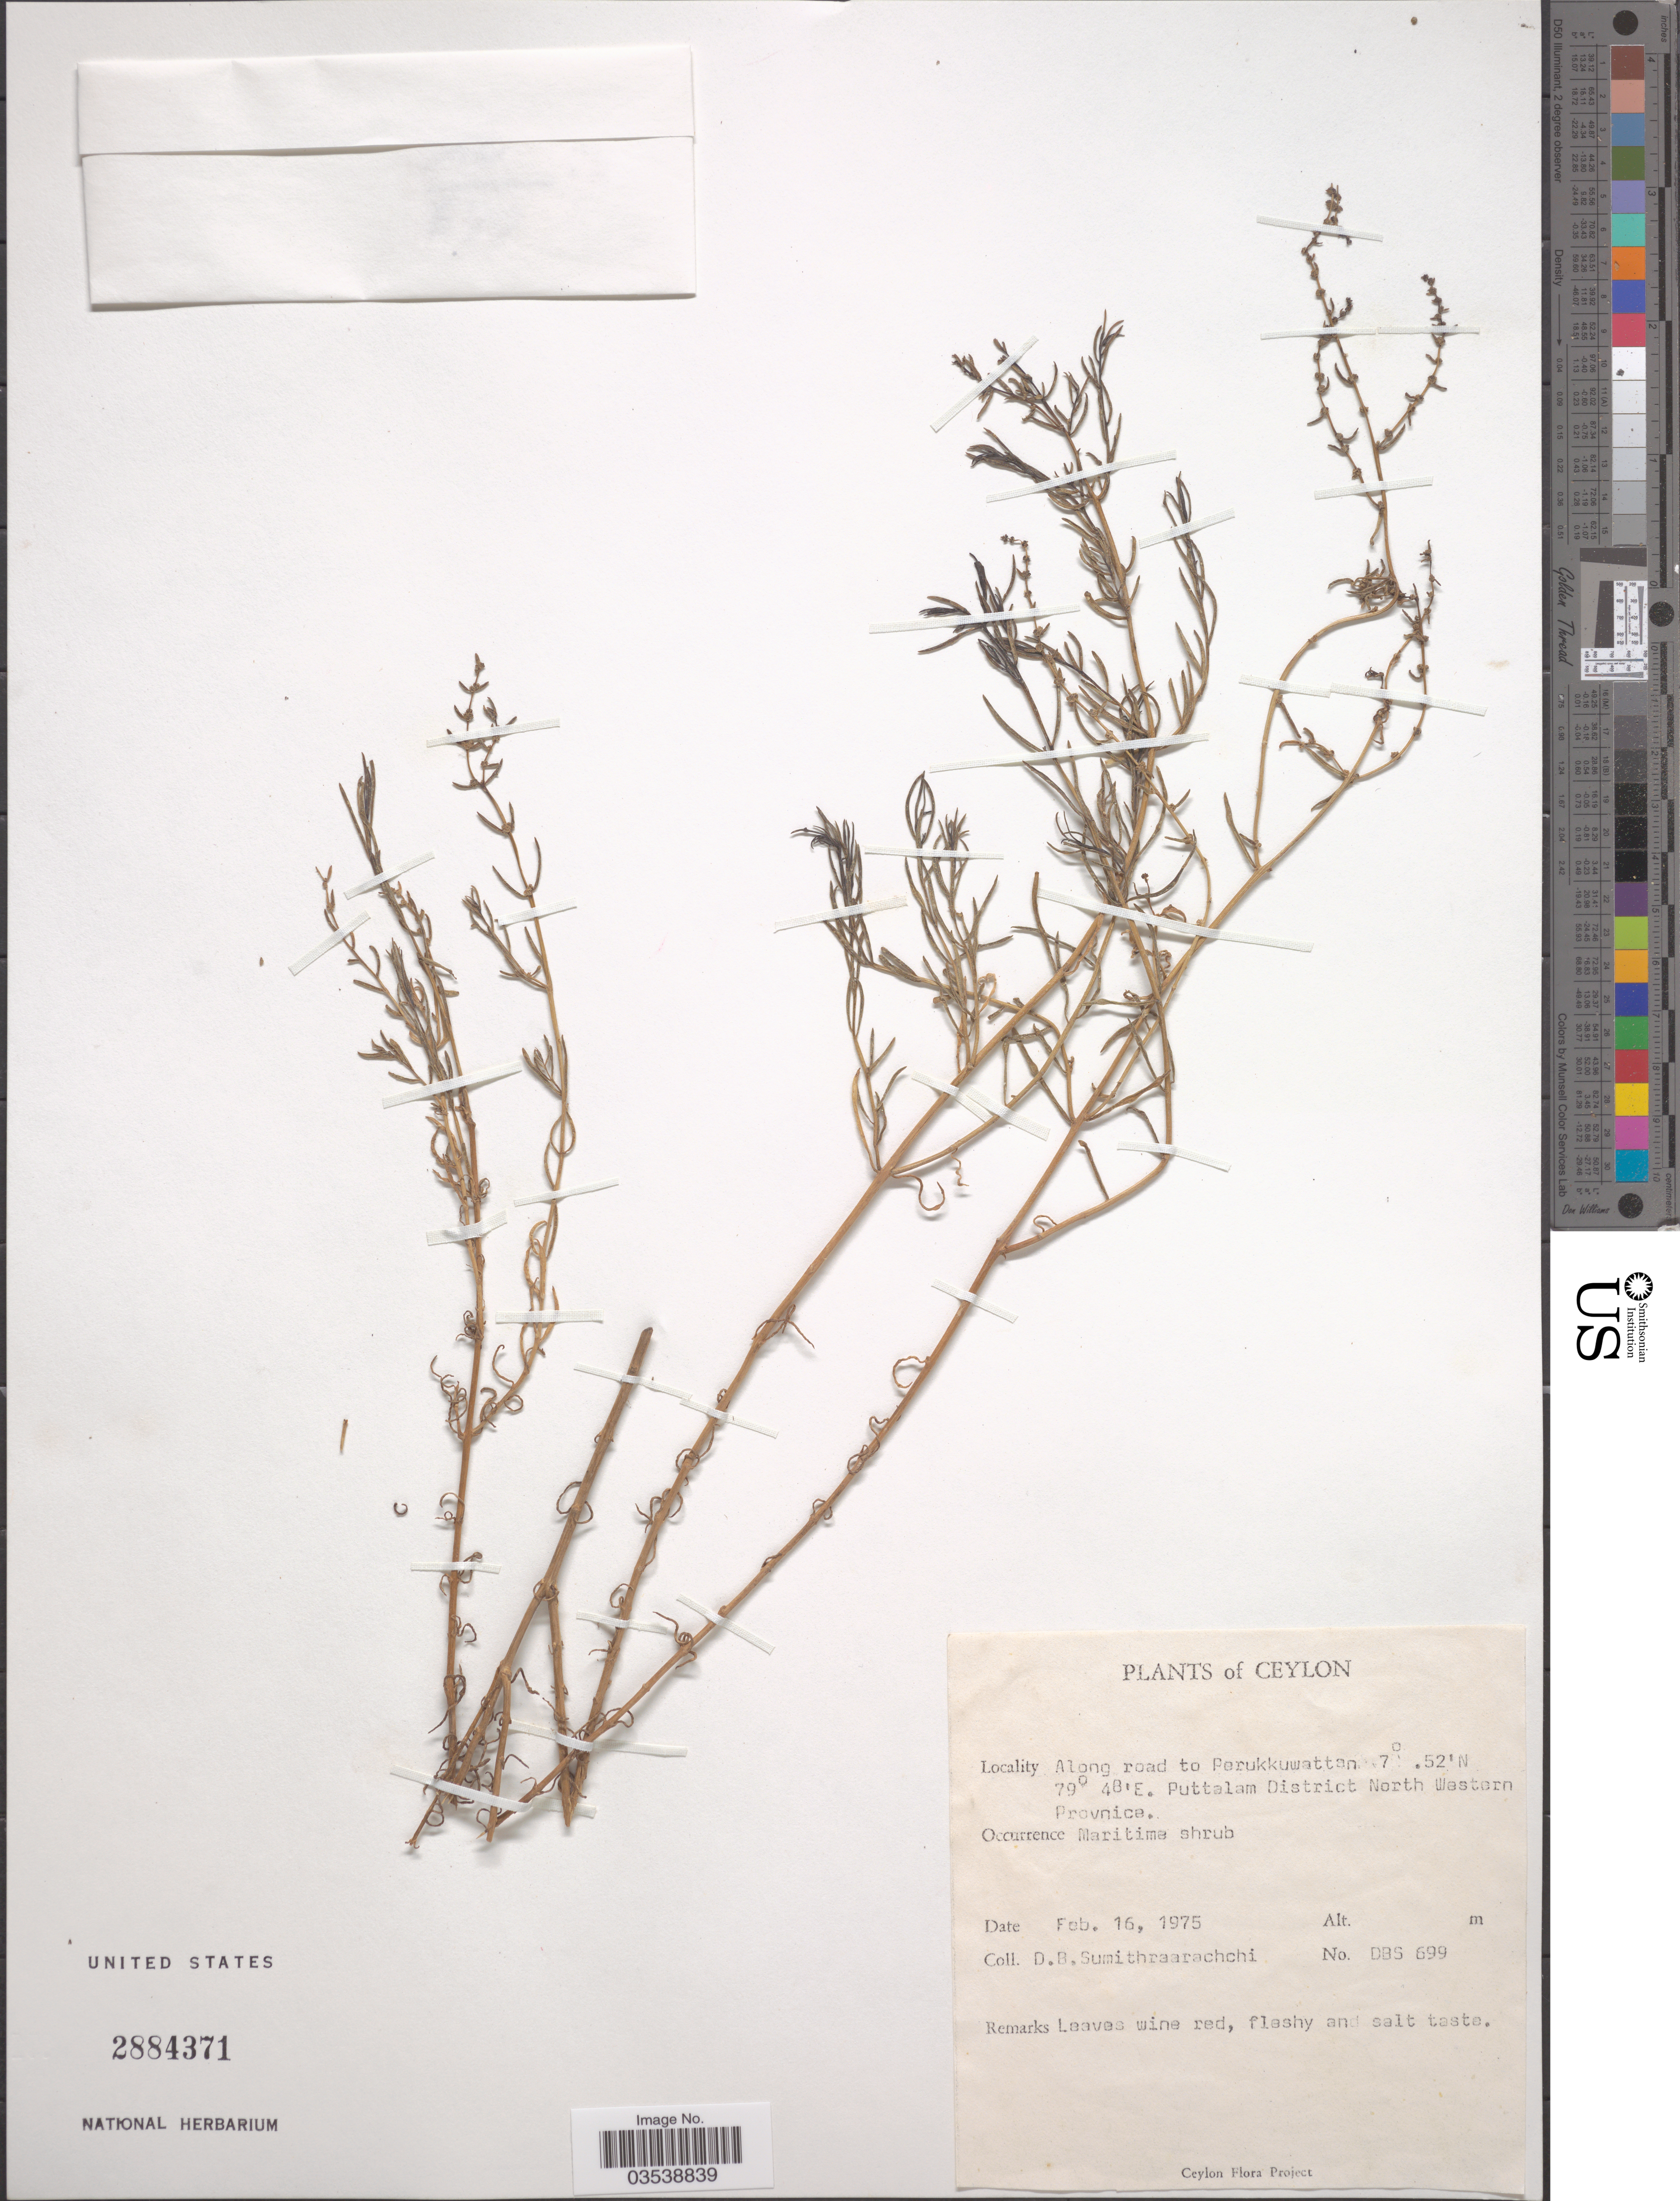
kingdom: Plantae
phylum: Tracheophyta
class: Magnoliopsida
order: Caryophyllales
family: Amaranthaceae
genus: Suaeda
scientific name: Suaeda maritima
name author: (L.) Dumort.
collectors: D. B. Sumithraarachchi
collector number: DBS 699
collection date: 1975-02-16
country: Sri Lanka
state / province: North Western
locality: Ceylon. Along road to Perukkuwattan. Puttalam District.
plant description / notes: cited by L. Boulos in Flora of Ceylon, vol. 9: 22. 1995.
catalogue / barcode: US 2884371